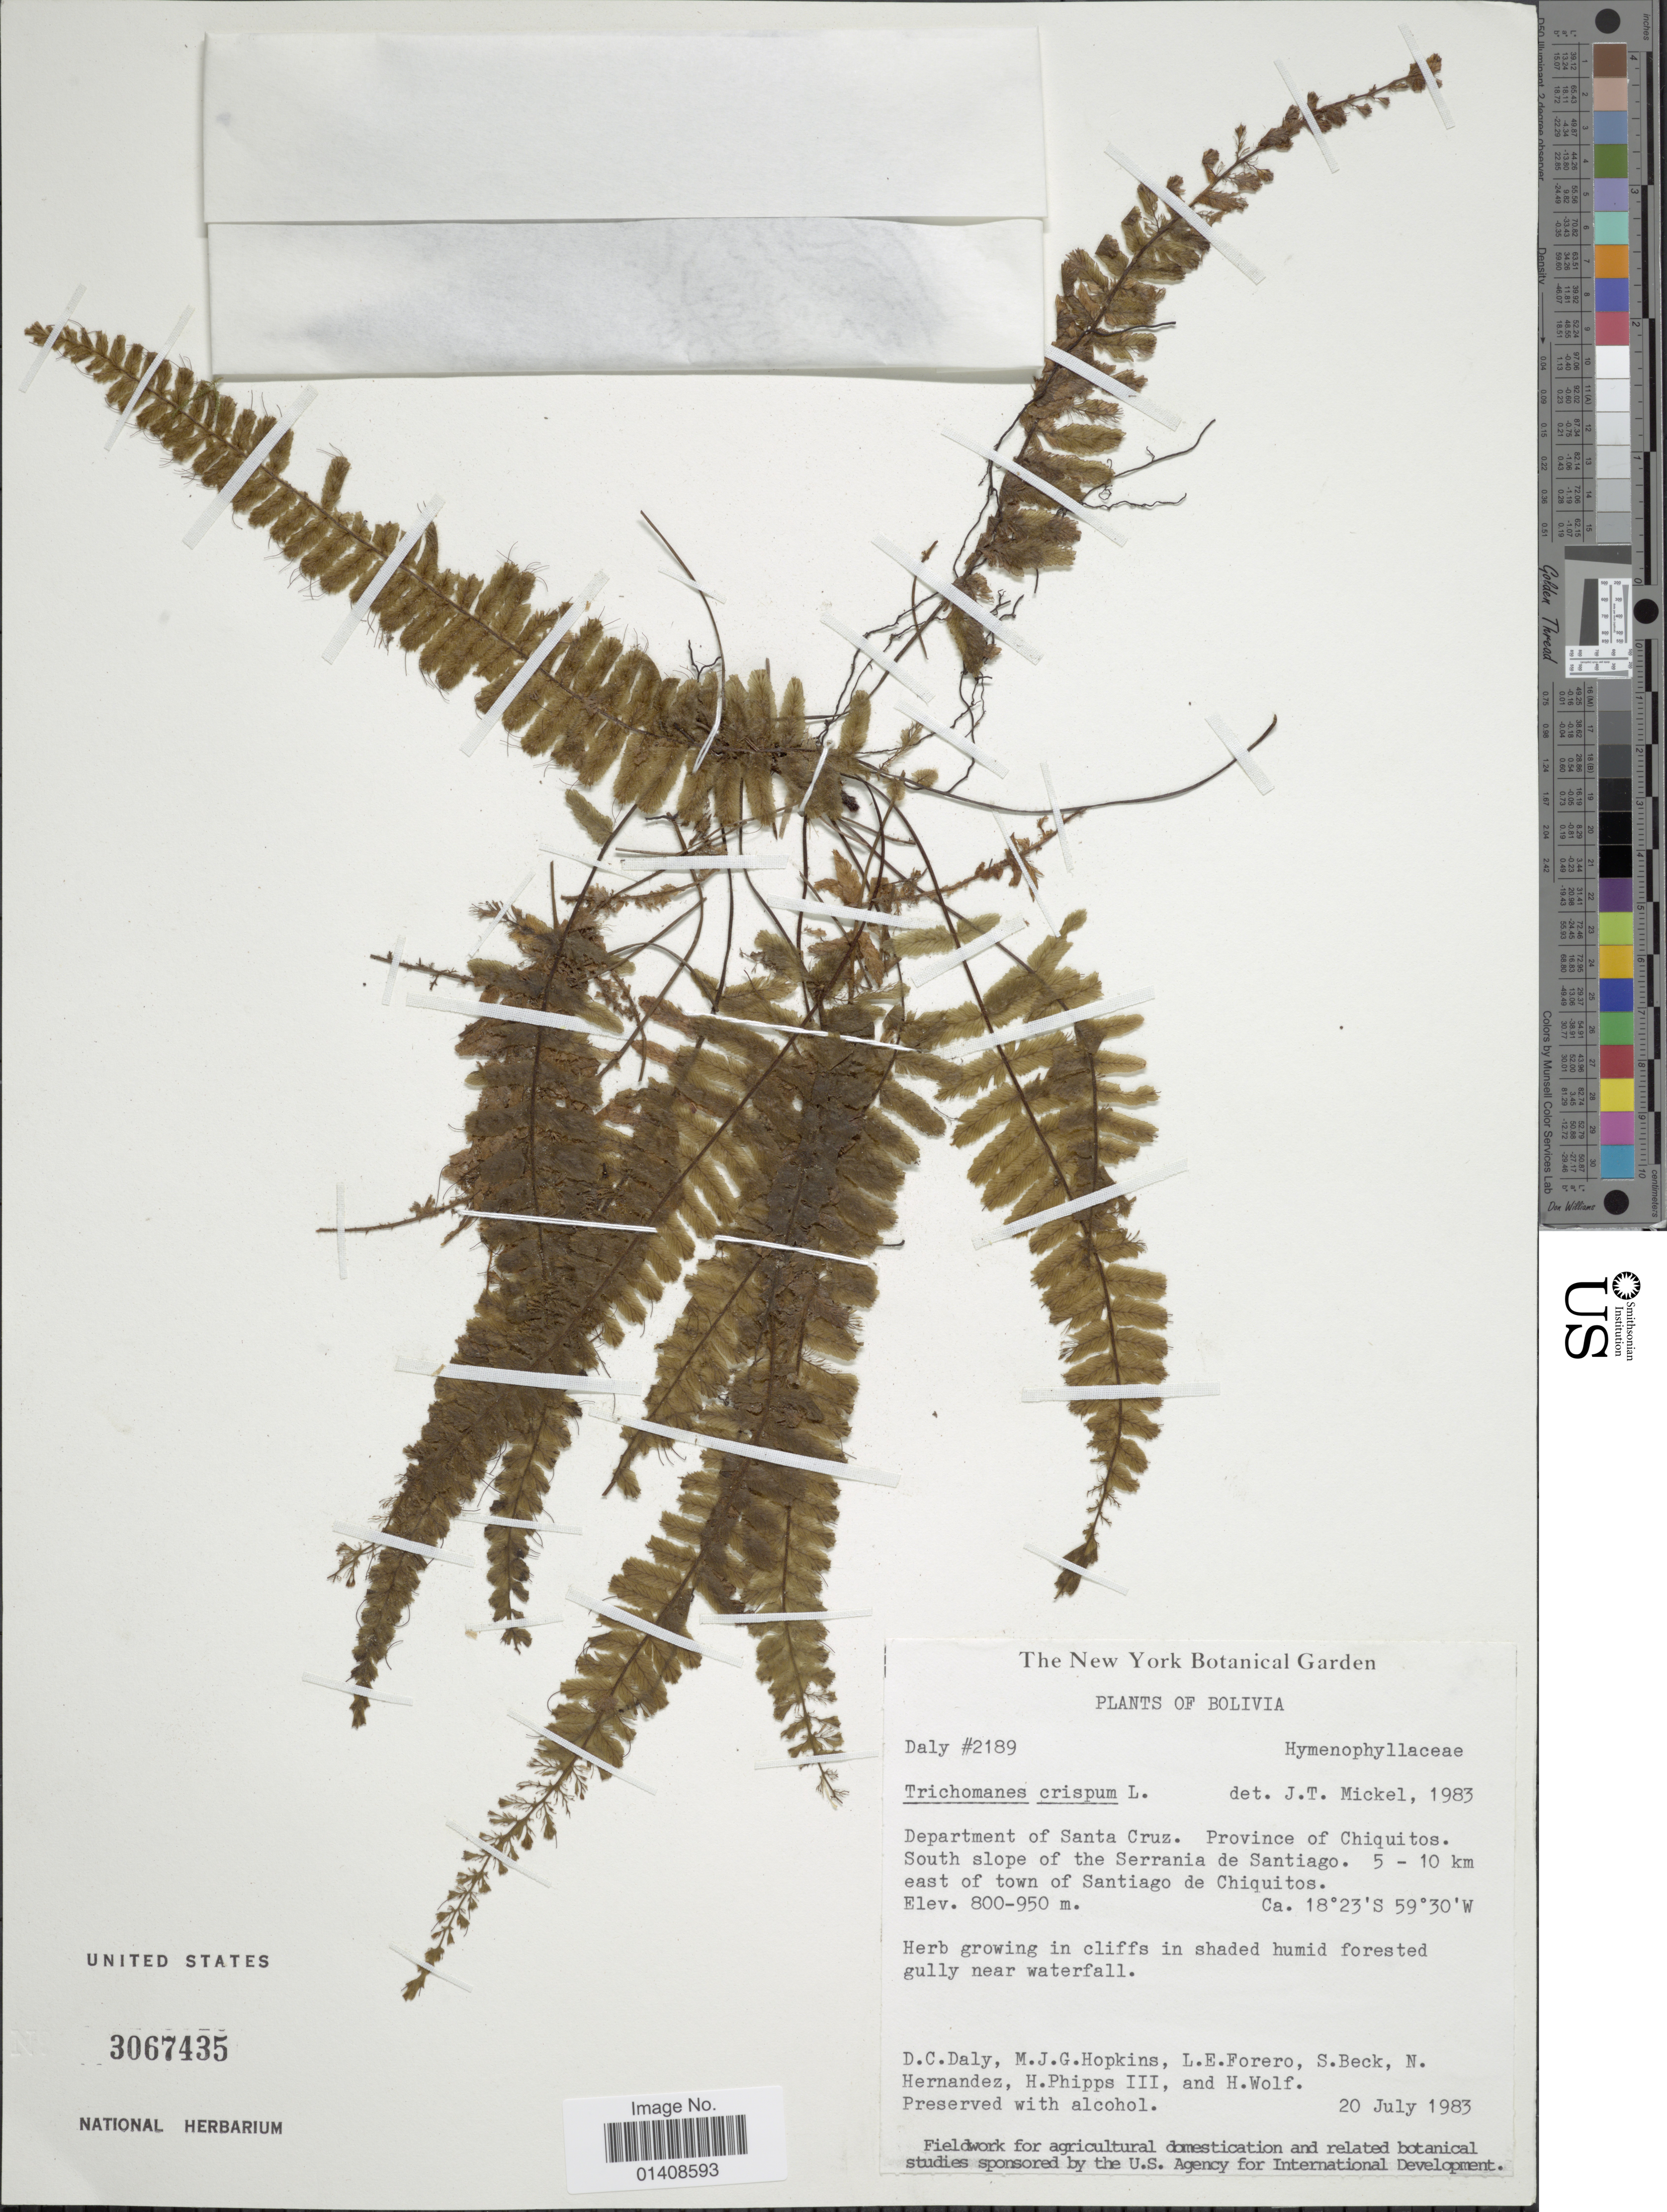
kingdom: Plantae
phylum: Tracheophyta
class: Polypodiopsida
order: Hymenophyllales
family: Hymenophyllaceae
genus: Trichomanes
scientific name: Trichomanes crispum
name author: L.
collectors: D. C. Daly, M. J. G. Hopkins, L. E. Forero, S. G. Beck & et al.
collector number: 2189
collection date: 1983-07-20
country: Bolivia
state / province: Santa Cruz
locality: Province of Chiquitos. South slope of the Serrania de Santiago, 5-10 km east of town of Santiago de Chiquitos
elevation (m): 800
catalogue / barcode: US 3067435